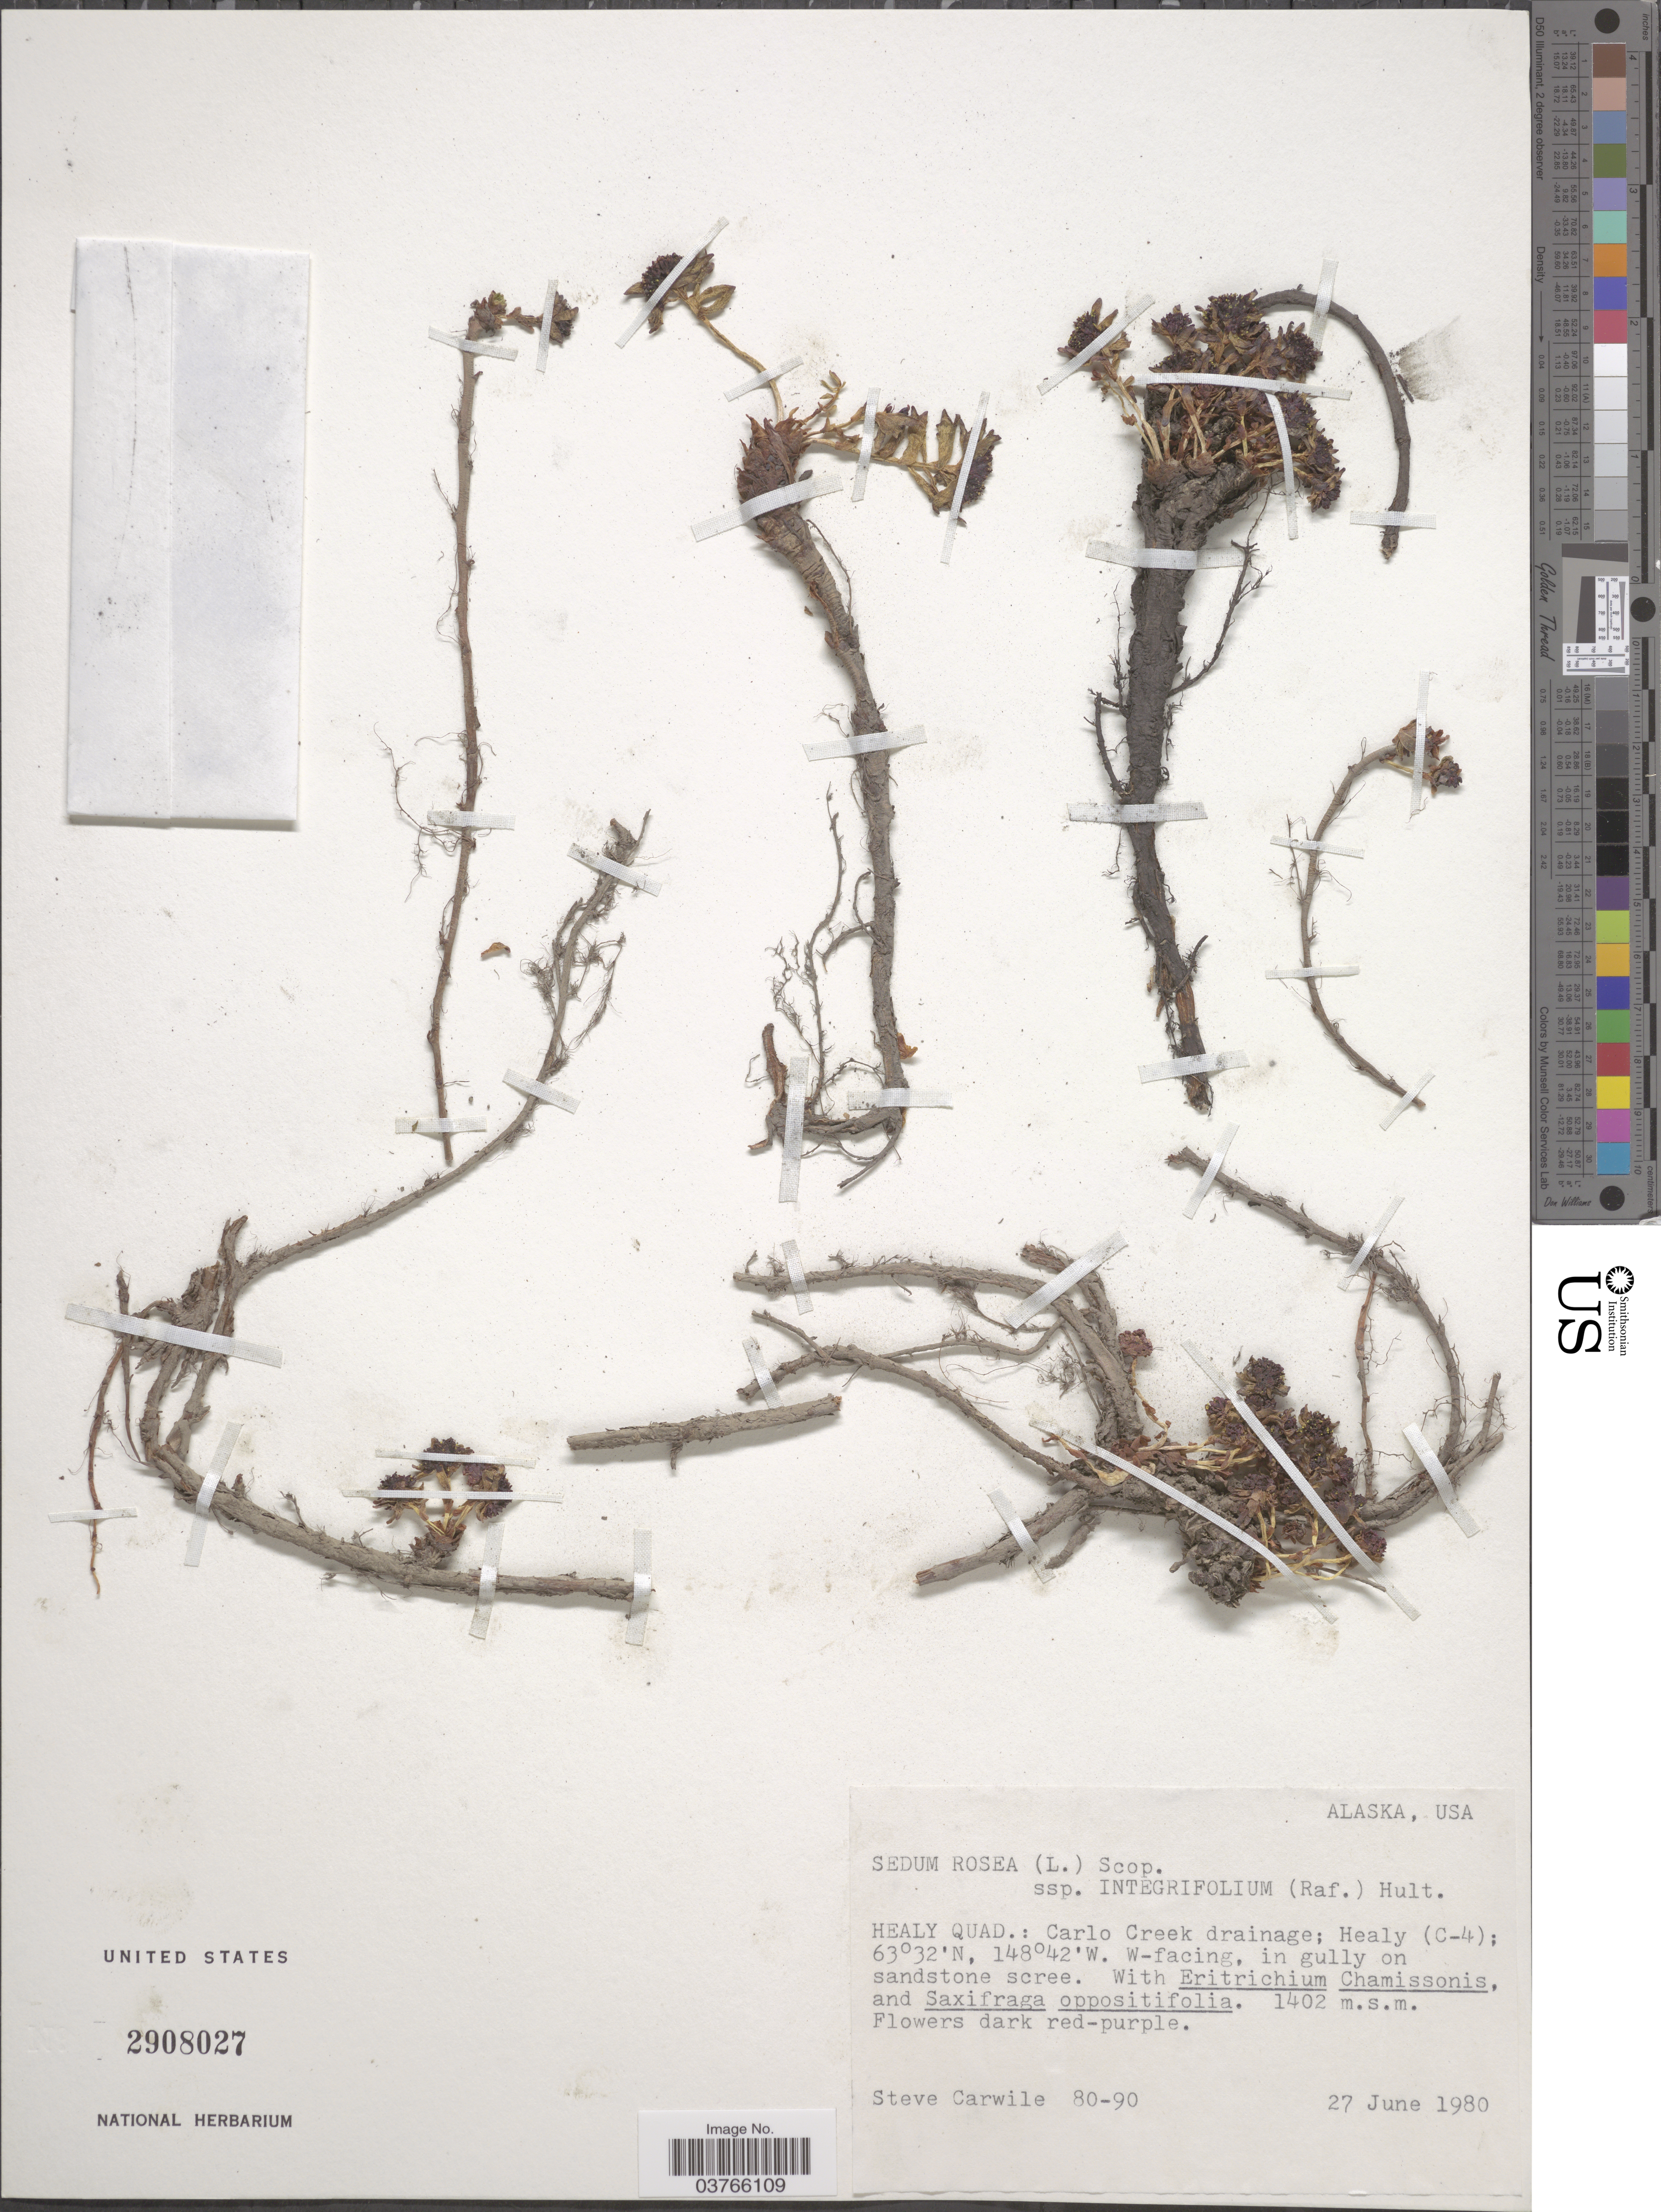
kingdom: Plantae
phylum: Tracheophyta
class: Magnoliopsida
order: Saxifragales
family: Crassulaceae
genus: Rhodiola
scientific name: Rhodiola integrifolia subsp. integrifolia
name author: Raf.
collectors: S. Carwile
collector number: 80-90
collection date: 1980-06-27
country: United States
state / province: Alaska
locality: Healy Quad.: Carlo Creek drainage; Healy (C-4).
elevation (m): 1402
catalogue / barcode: US 2908027